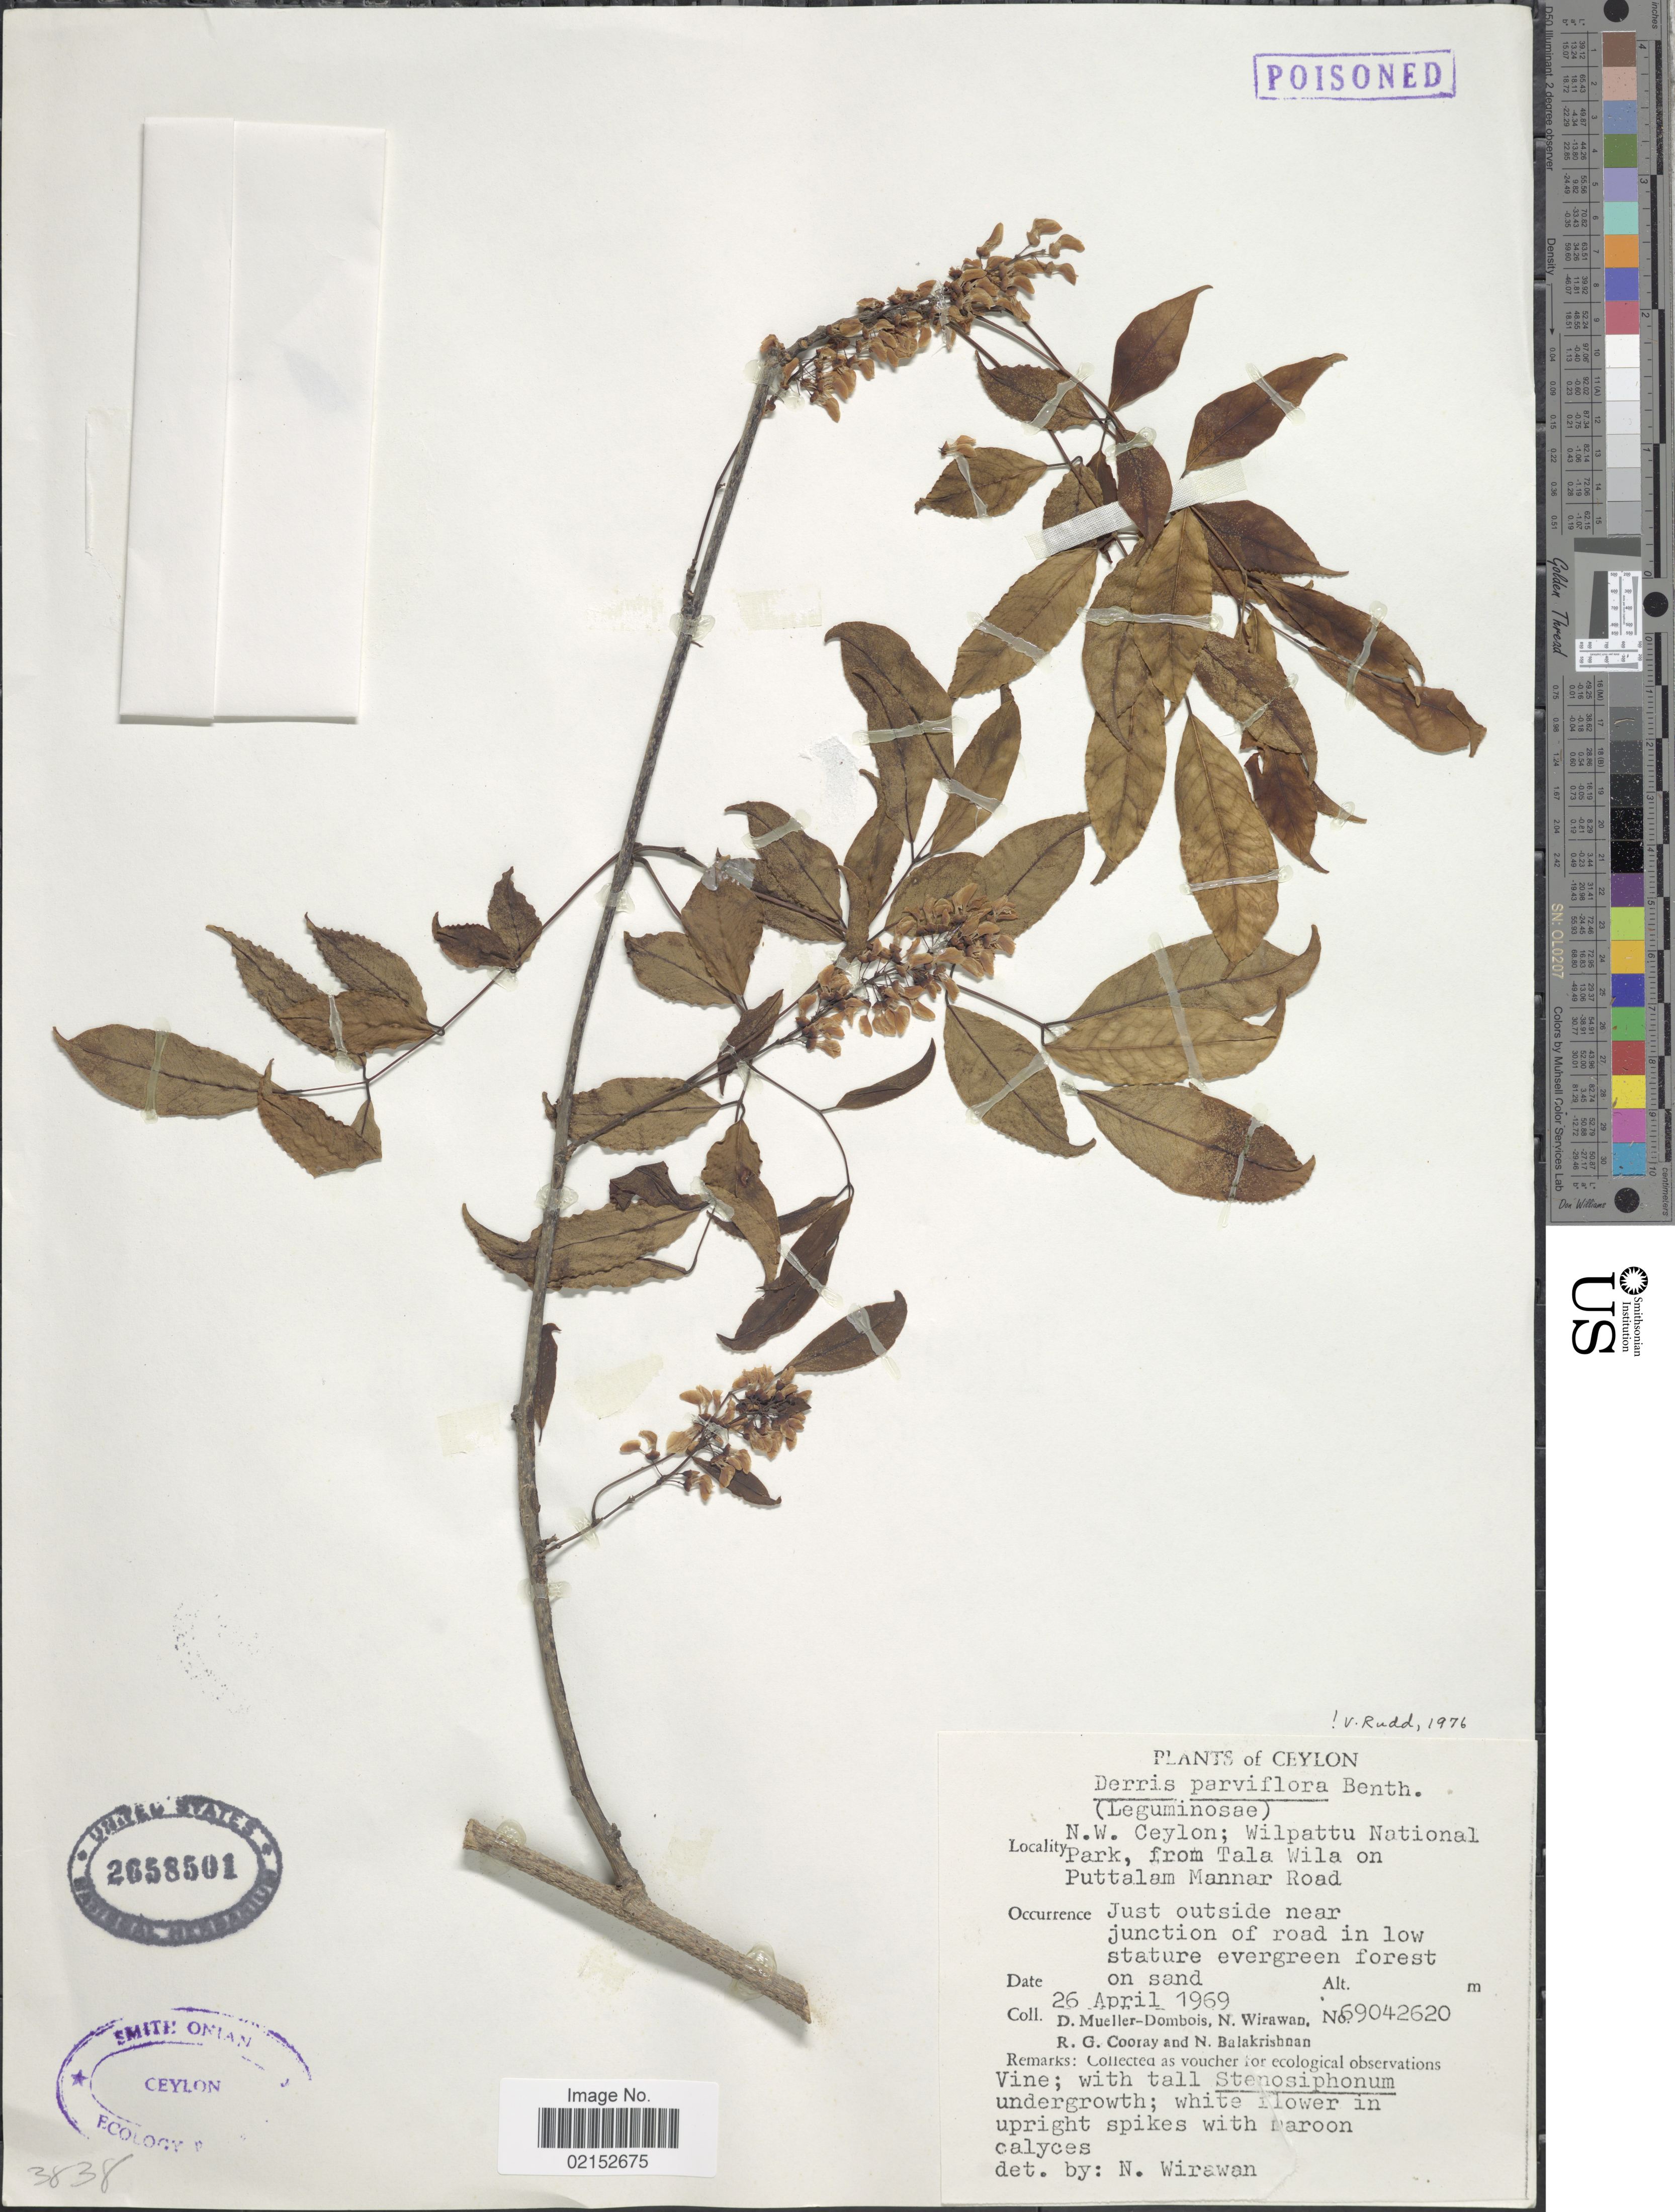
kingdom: Plantae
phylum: Tracheophyta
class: Magnoliopsida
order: Fabales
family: Fabaceae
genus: Derris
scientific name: Derris parviflora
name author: Benth.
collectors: D. Mueller-Dombois, N. Wirawan, R. Cooray & N. Balakrishnan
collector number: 6902620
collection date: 1969-04-26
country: Sri Lanka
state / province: North Western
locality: Ceylon. N. W Ceylon. Wilpattu National Park, from Tala Wila on Puttalam Mannar Road. Just outside near junction of road in low stature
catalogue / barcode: US 2658501